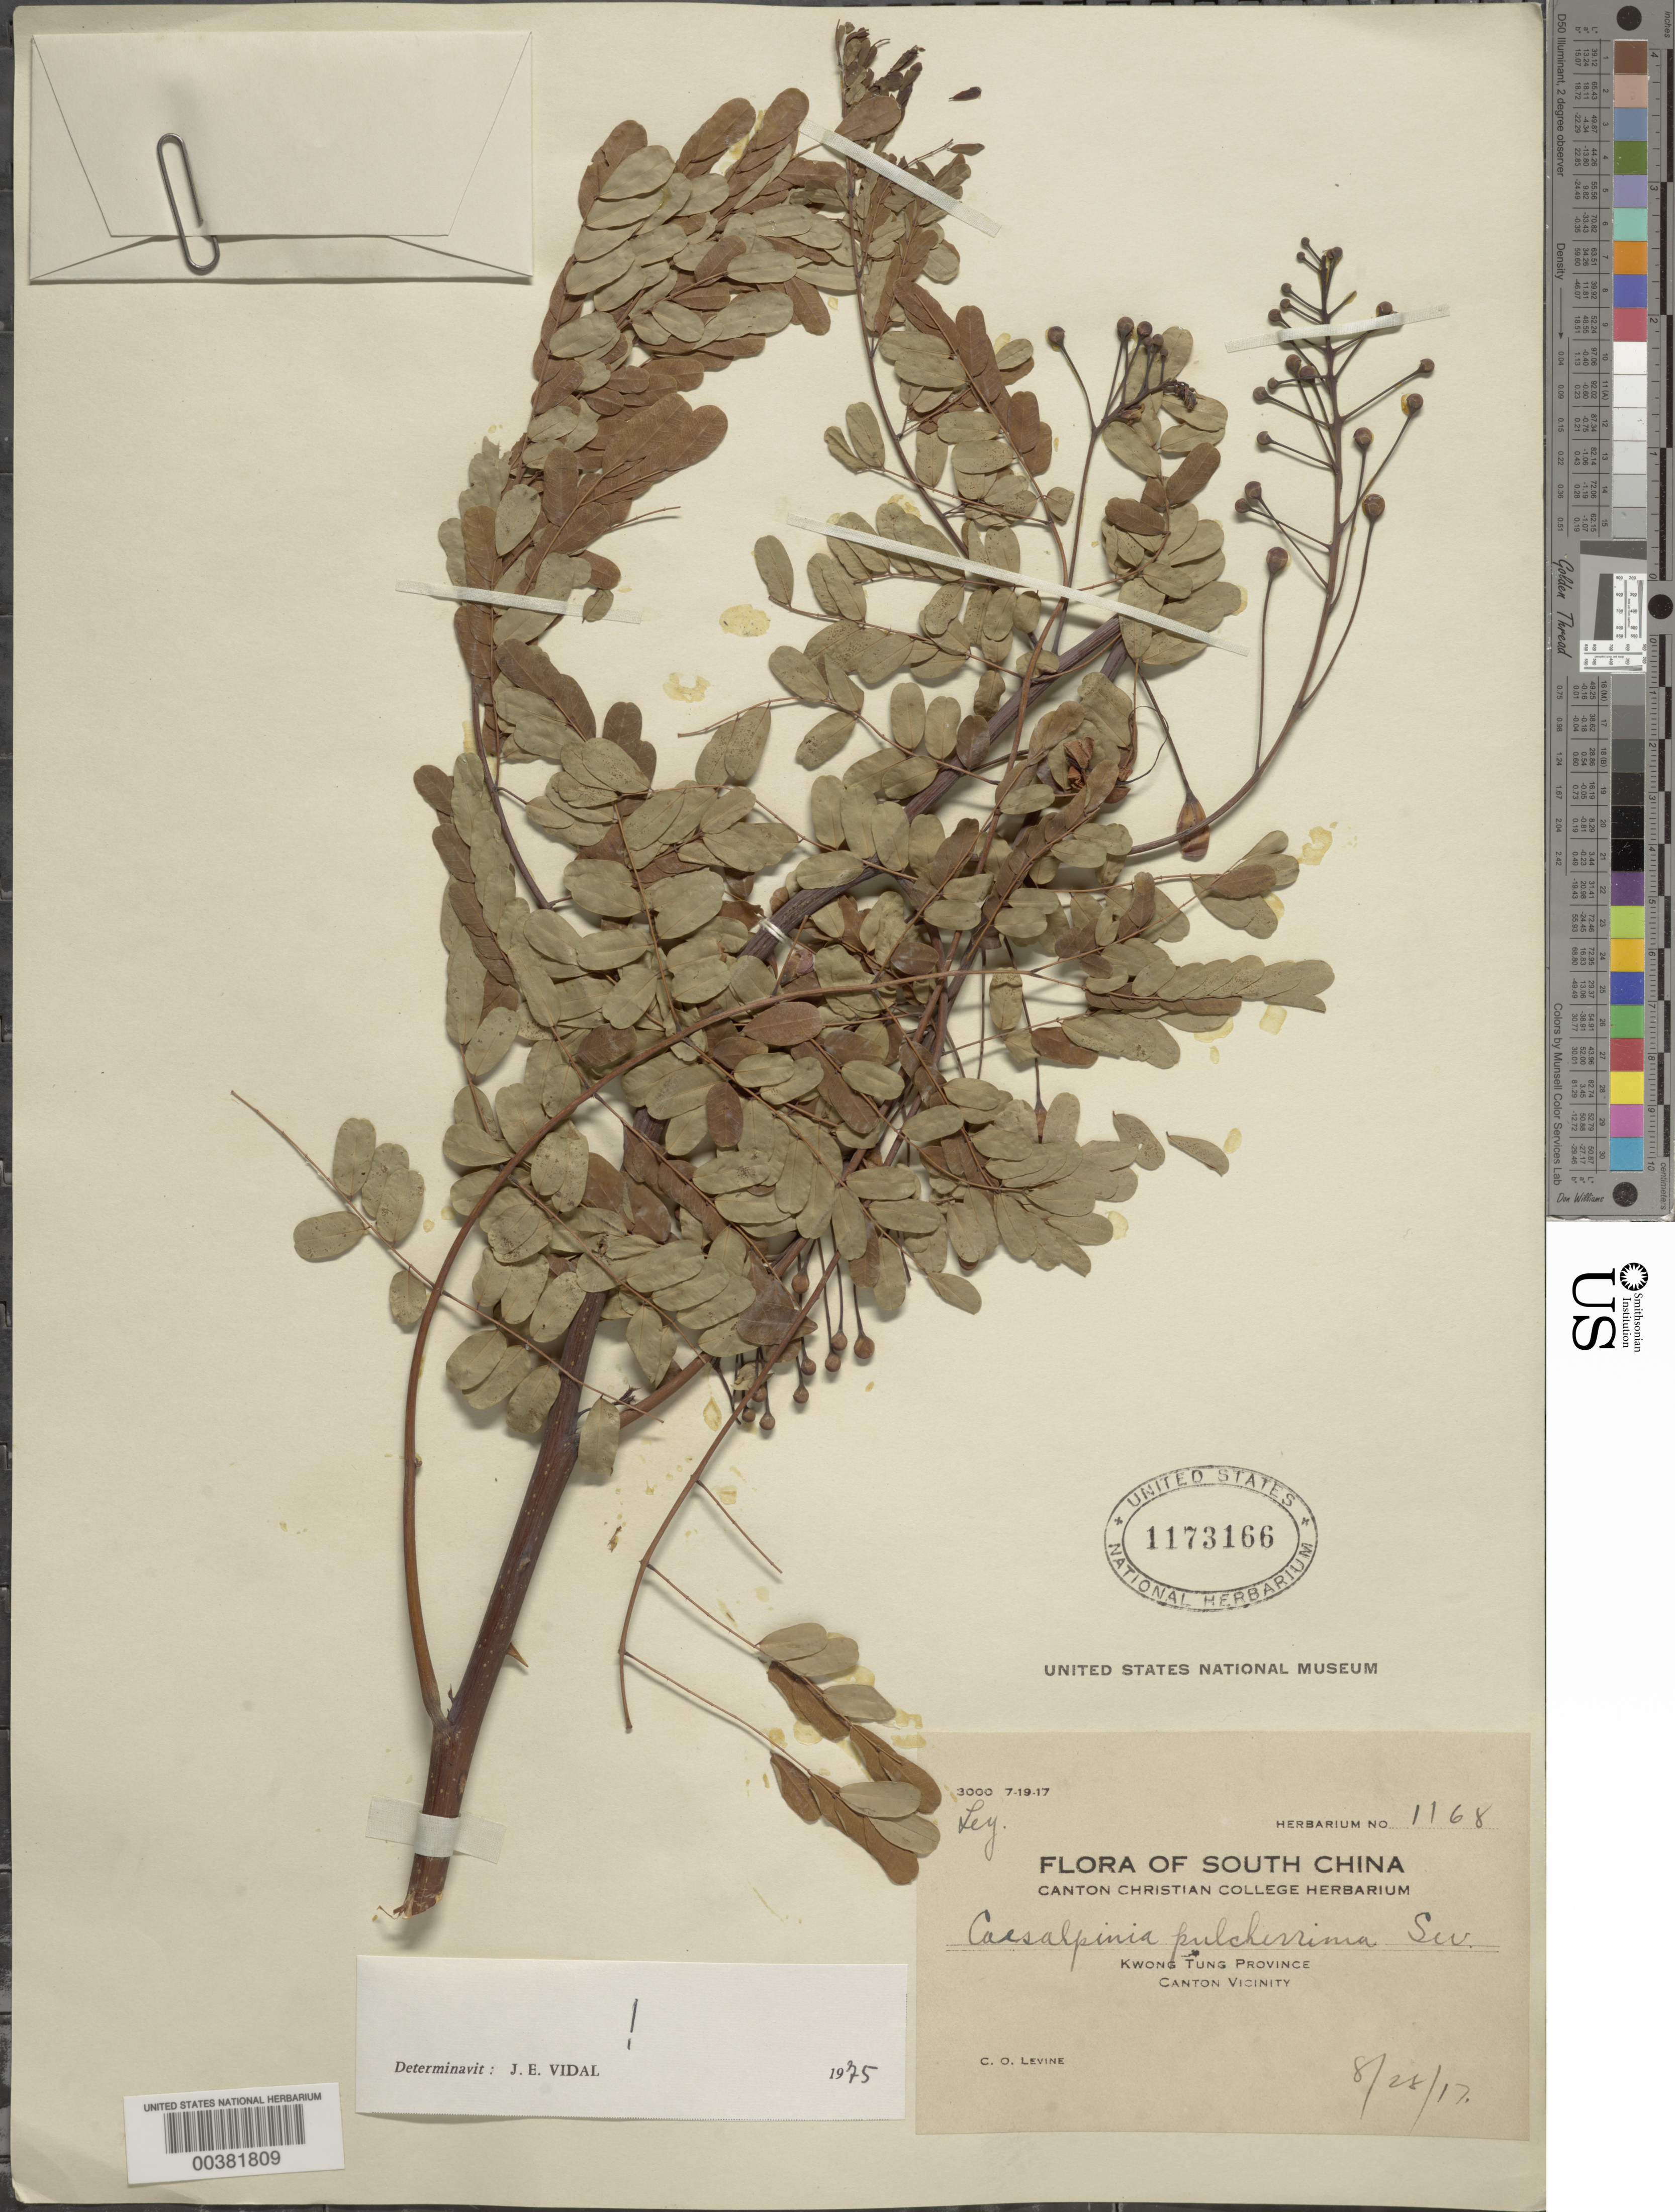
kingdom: Plantae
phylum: Tracheophyta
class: Magnoliopsida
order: Fabales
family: Fabaceae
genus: Caesalpinia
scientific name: Caesalpinia pulcherrima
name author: (L.) Sw.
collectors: C. O. Levine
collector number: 1168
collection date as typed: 28 Aug 1917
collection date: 1917-08-28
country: China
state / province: Guangdong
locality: Canton vicinity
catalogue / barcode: US 1173166